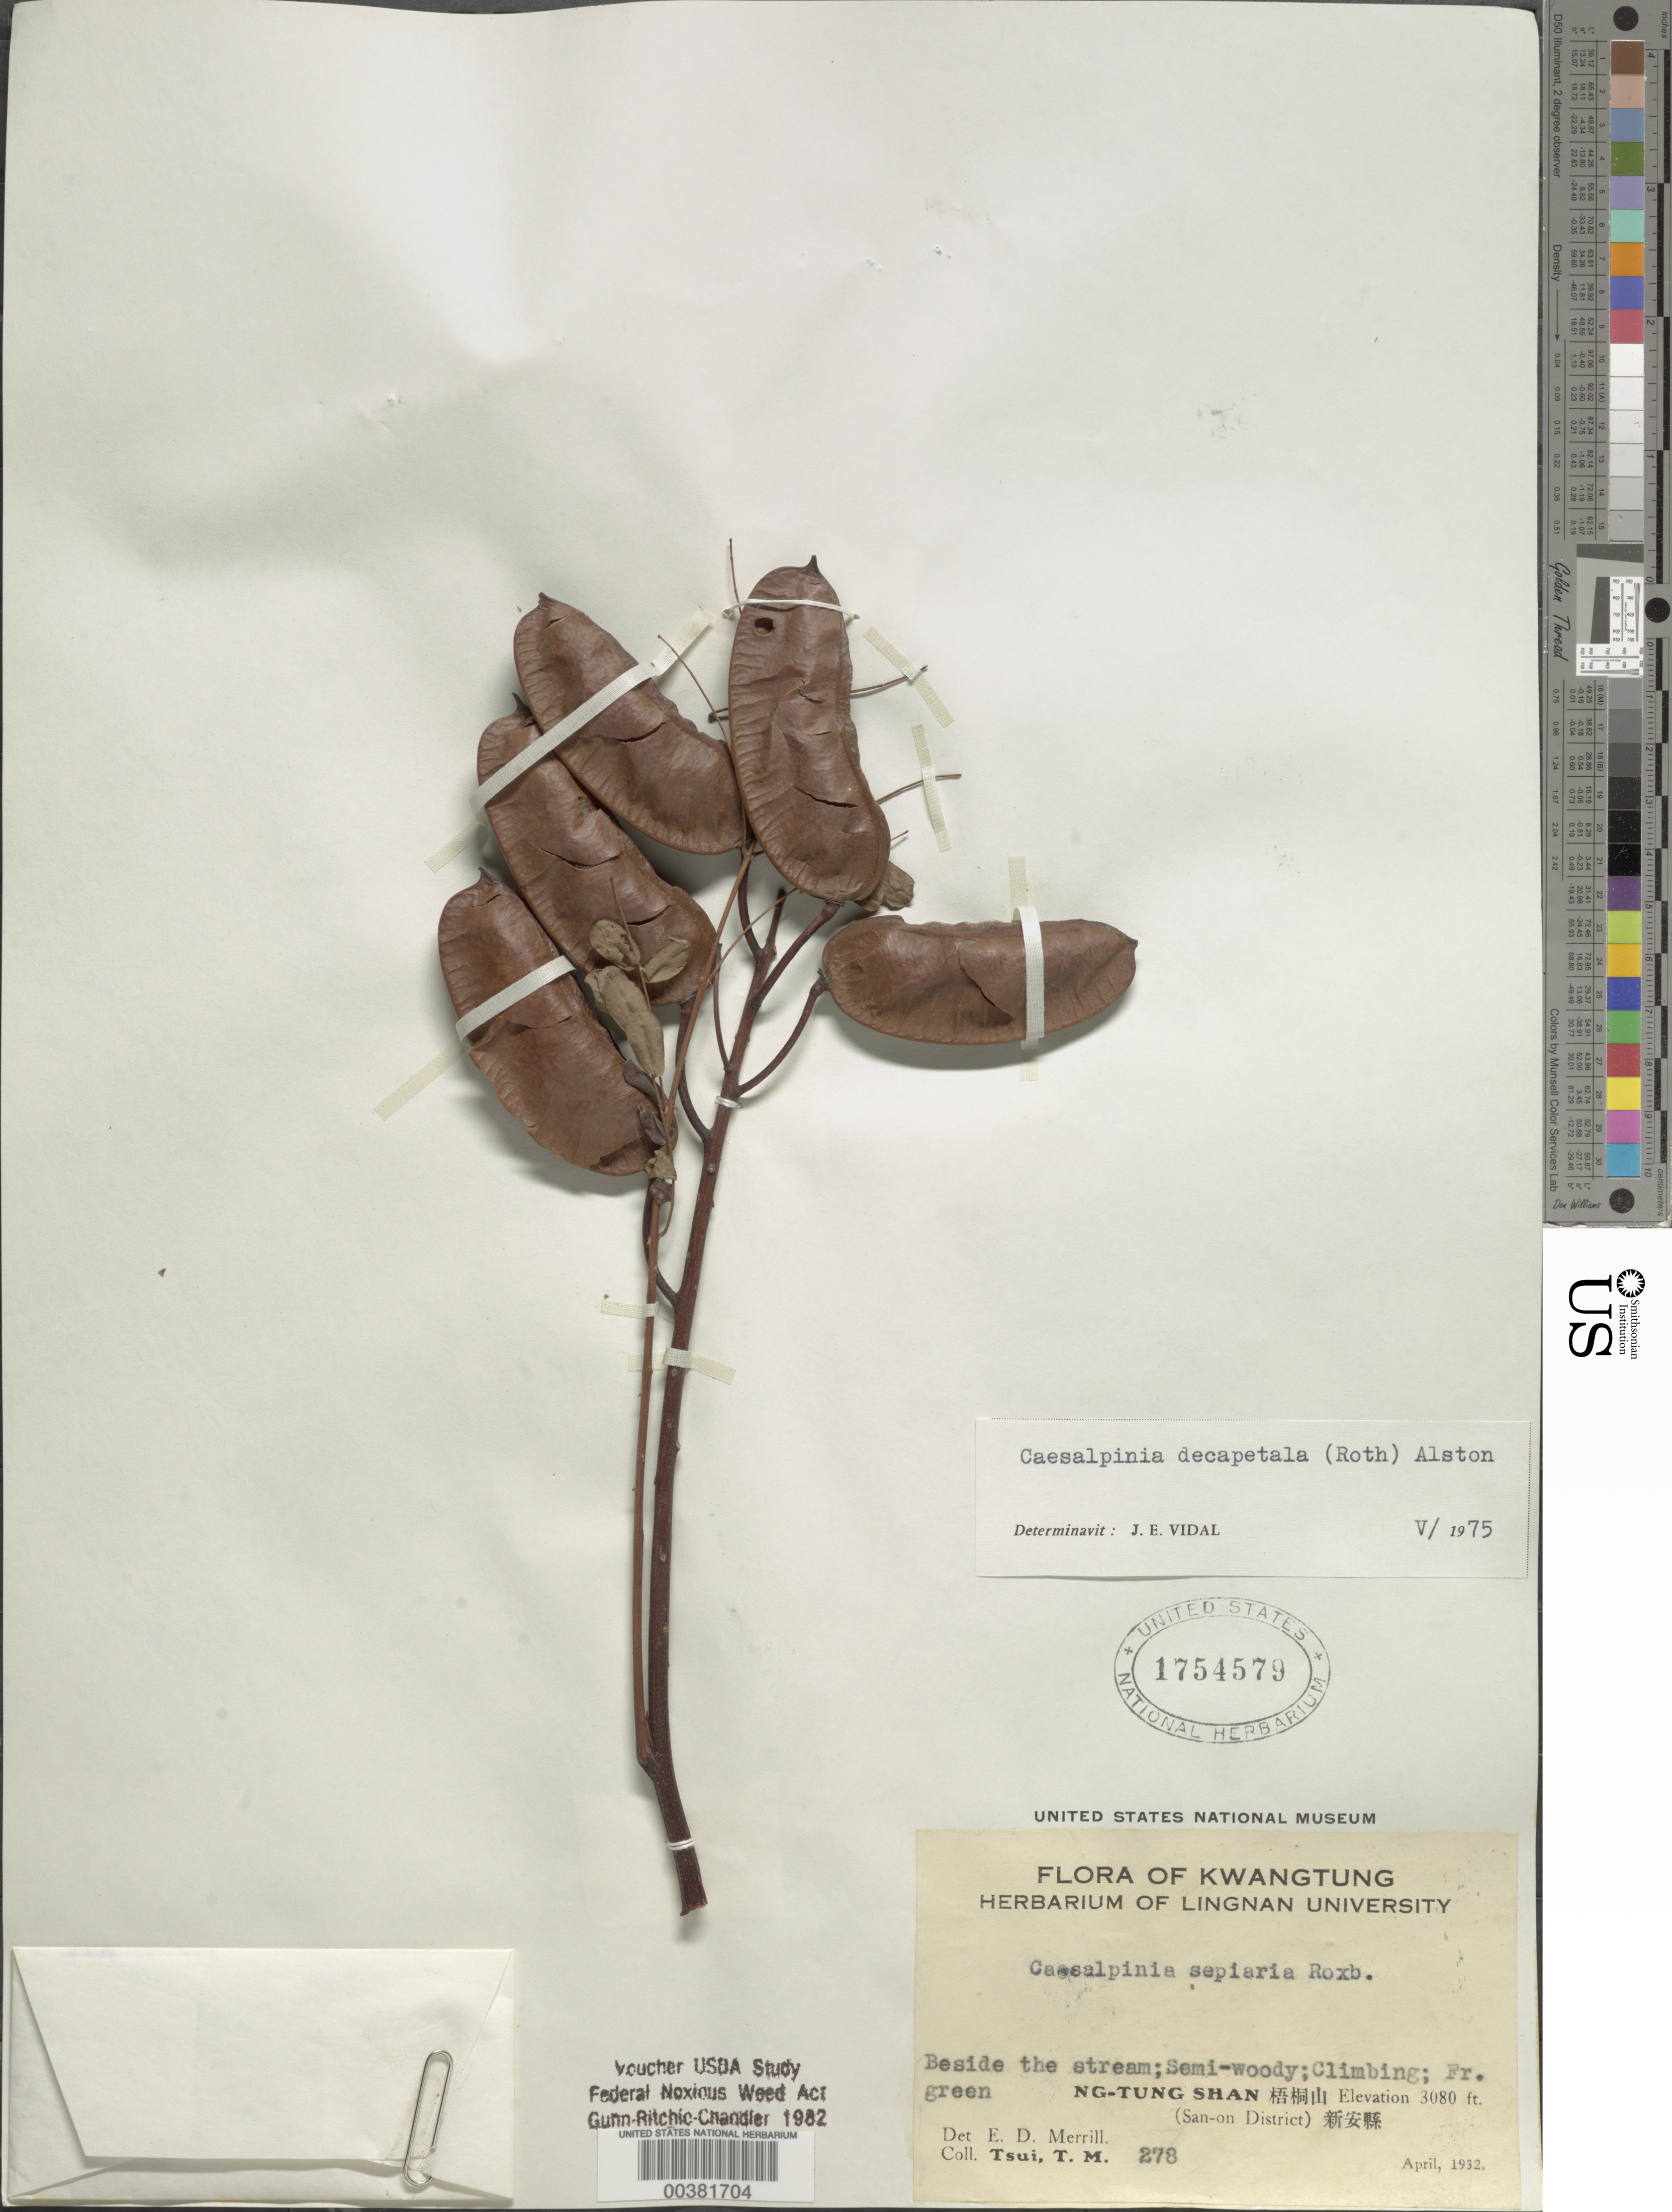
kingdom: Plantae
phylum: Tracheophyta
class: Magnoliopsida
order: Fabales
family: Fabaceae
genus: Biancaea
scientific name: Biancaea decapetala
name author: (Roth) O. Deg.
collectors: T. Tsui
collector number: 278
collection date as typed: Apr 1932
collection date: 1932-04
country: China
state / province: Guangdong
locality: Ng-tung shan, san-on dist.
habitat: Beside the stream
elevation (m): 939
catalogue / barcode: US 1754579